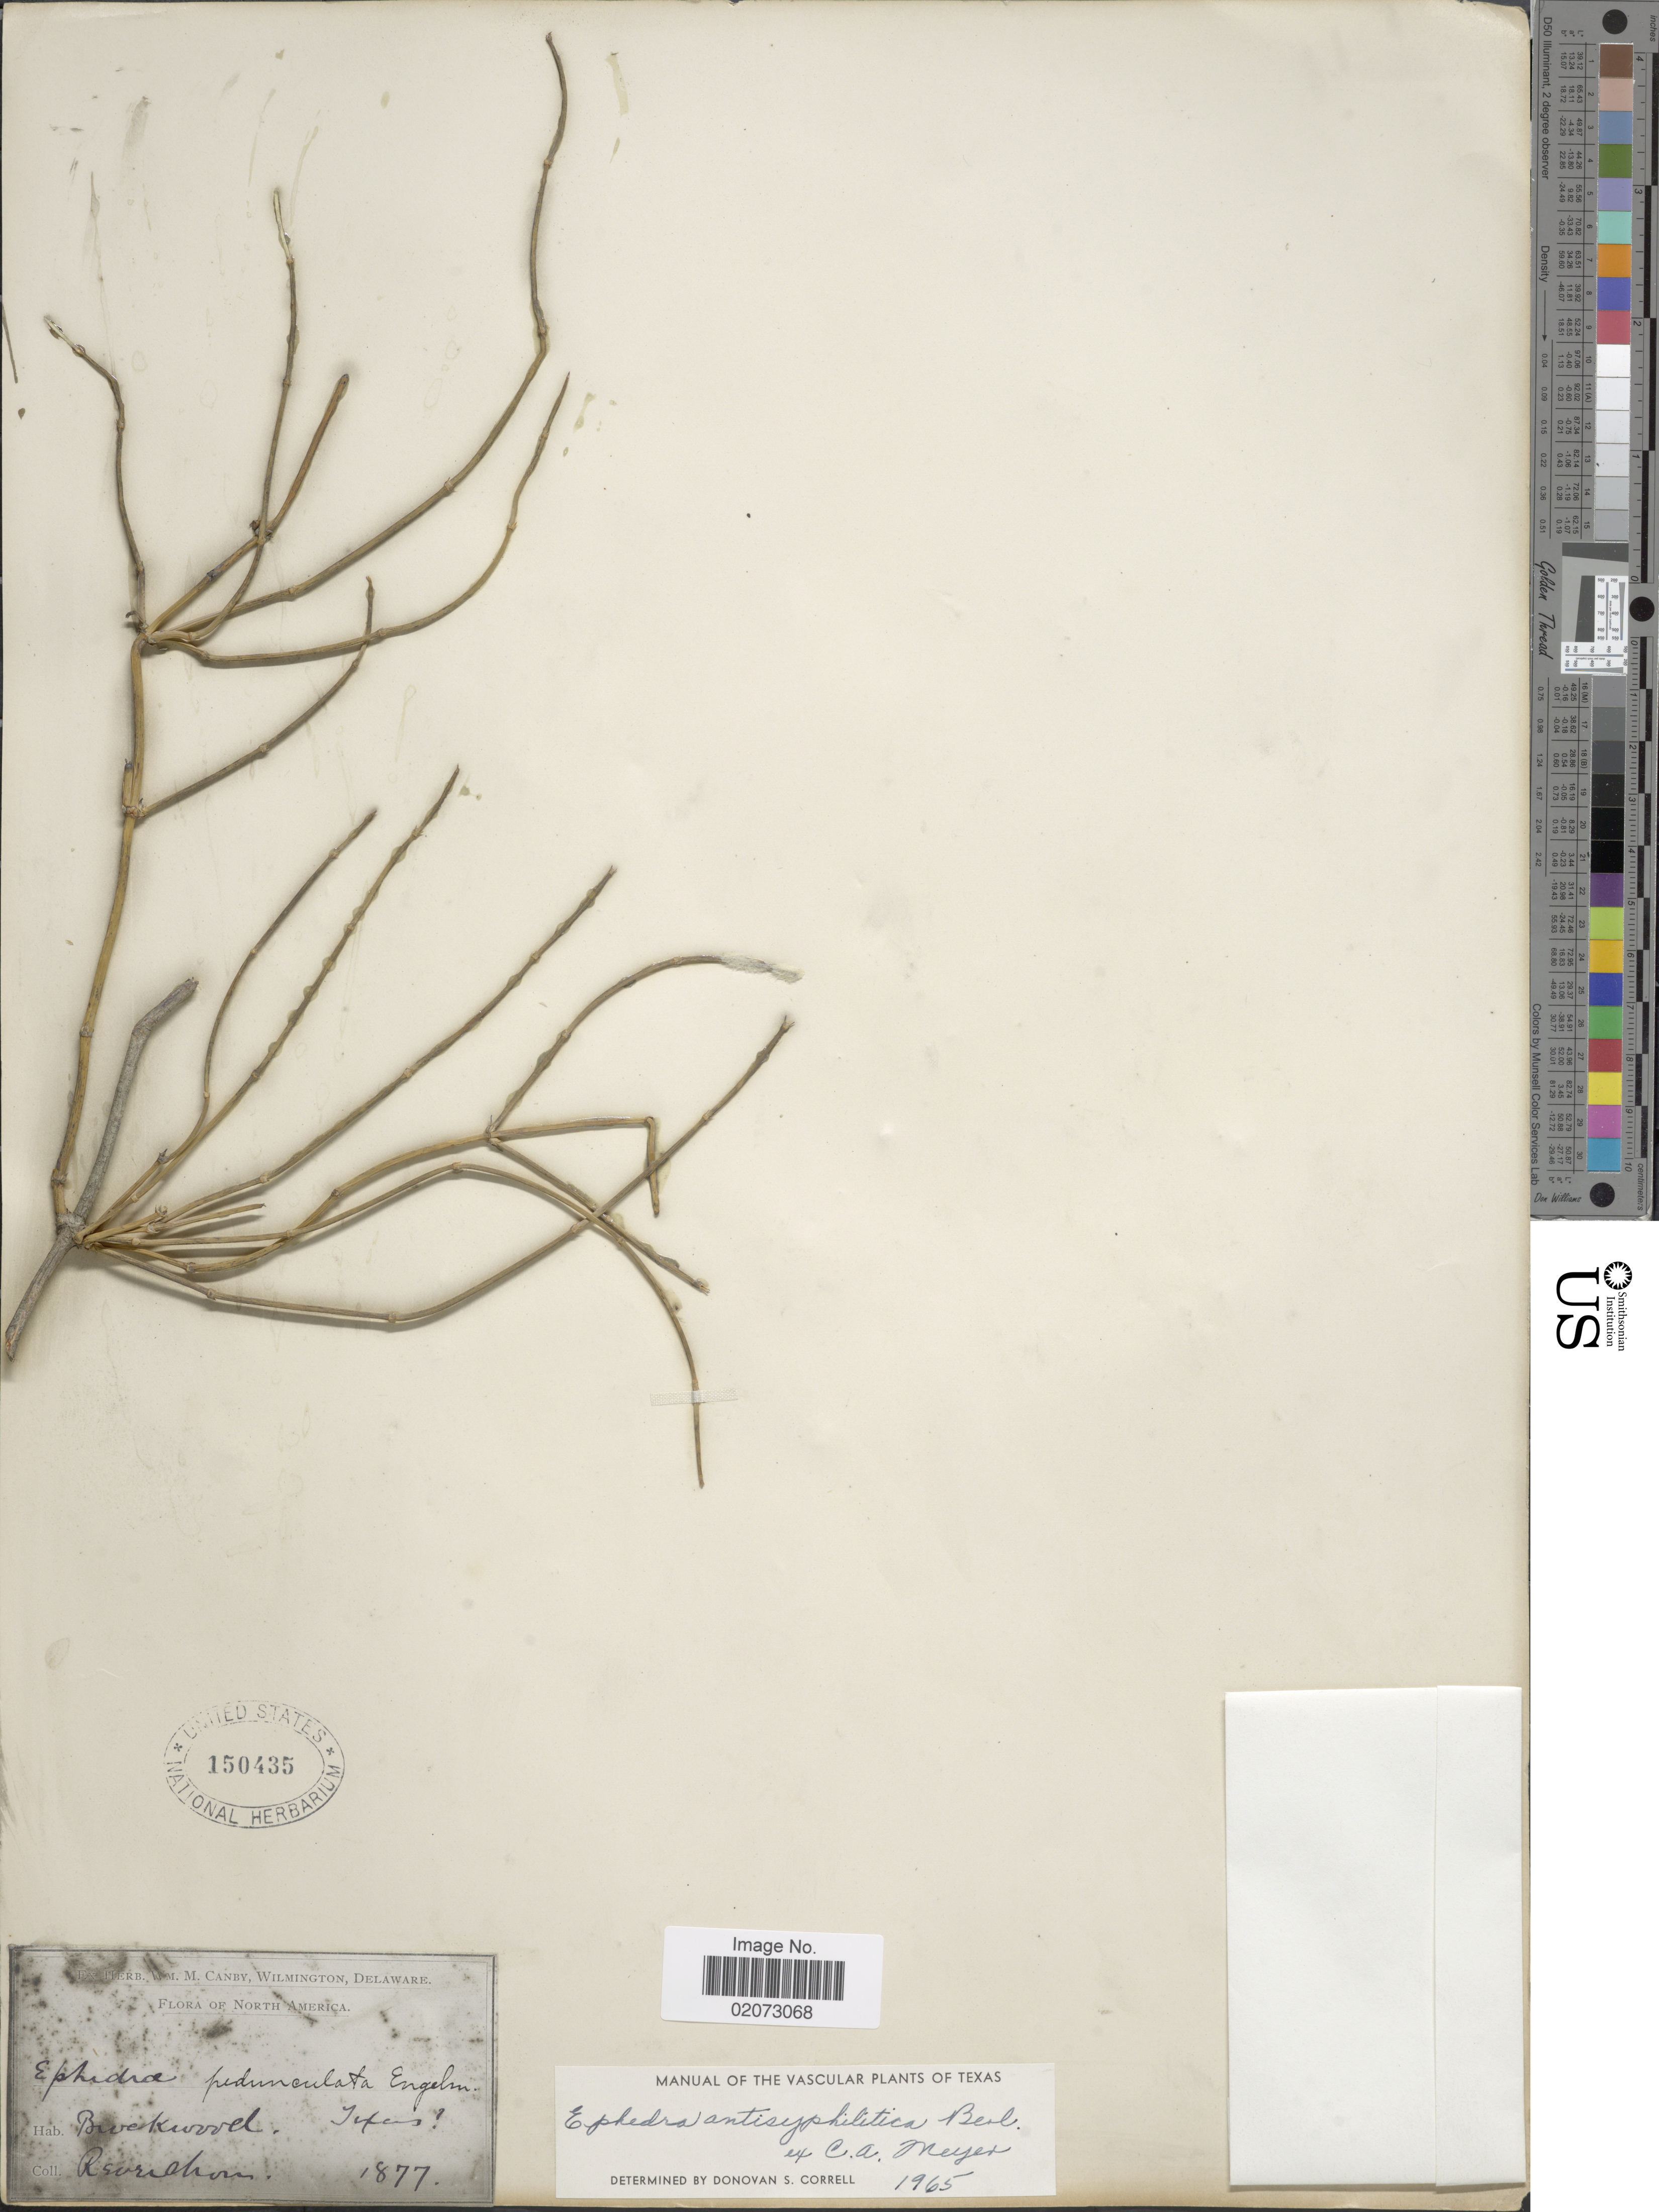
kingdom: Plantae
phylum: Tracheophyta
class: Gnetopsida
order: Ephedrales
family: Ephedraceae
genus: Ephedra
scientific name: Ephedra antisyphilitica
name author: Berland. ex C.A. Mey.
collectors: -. Reverchon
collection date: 1877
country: United States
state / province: Texas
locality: Brookwood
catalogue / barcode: US 150435